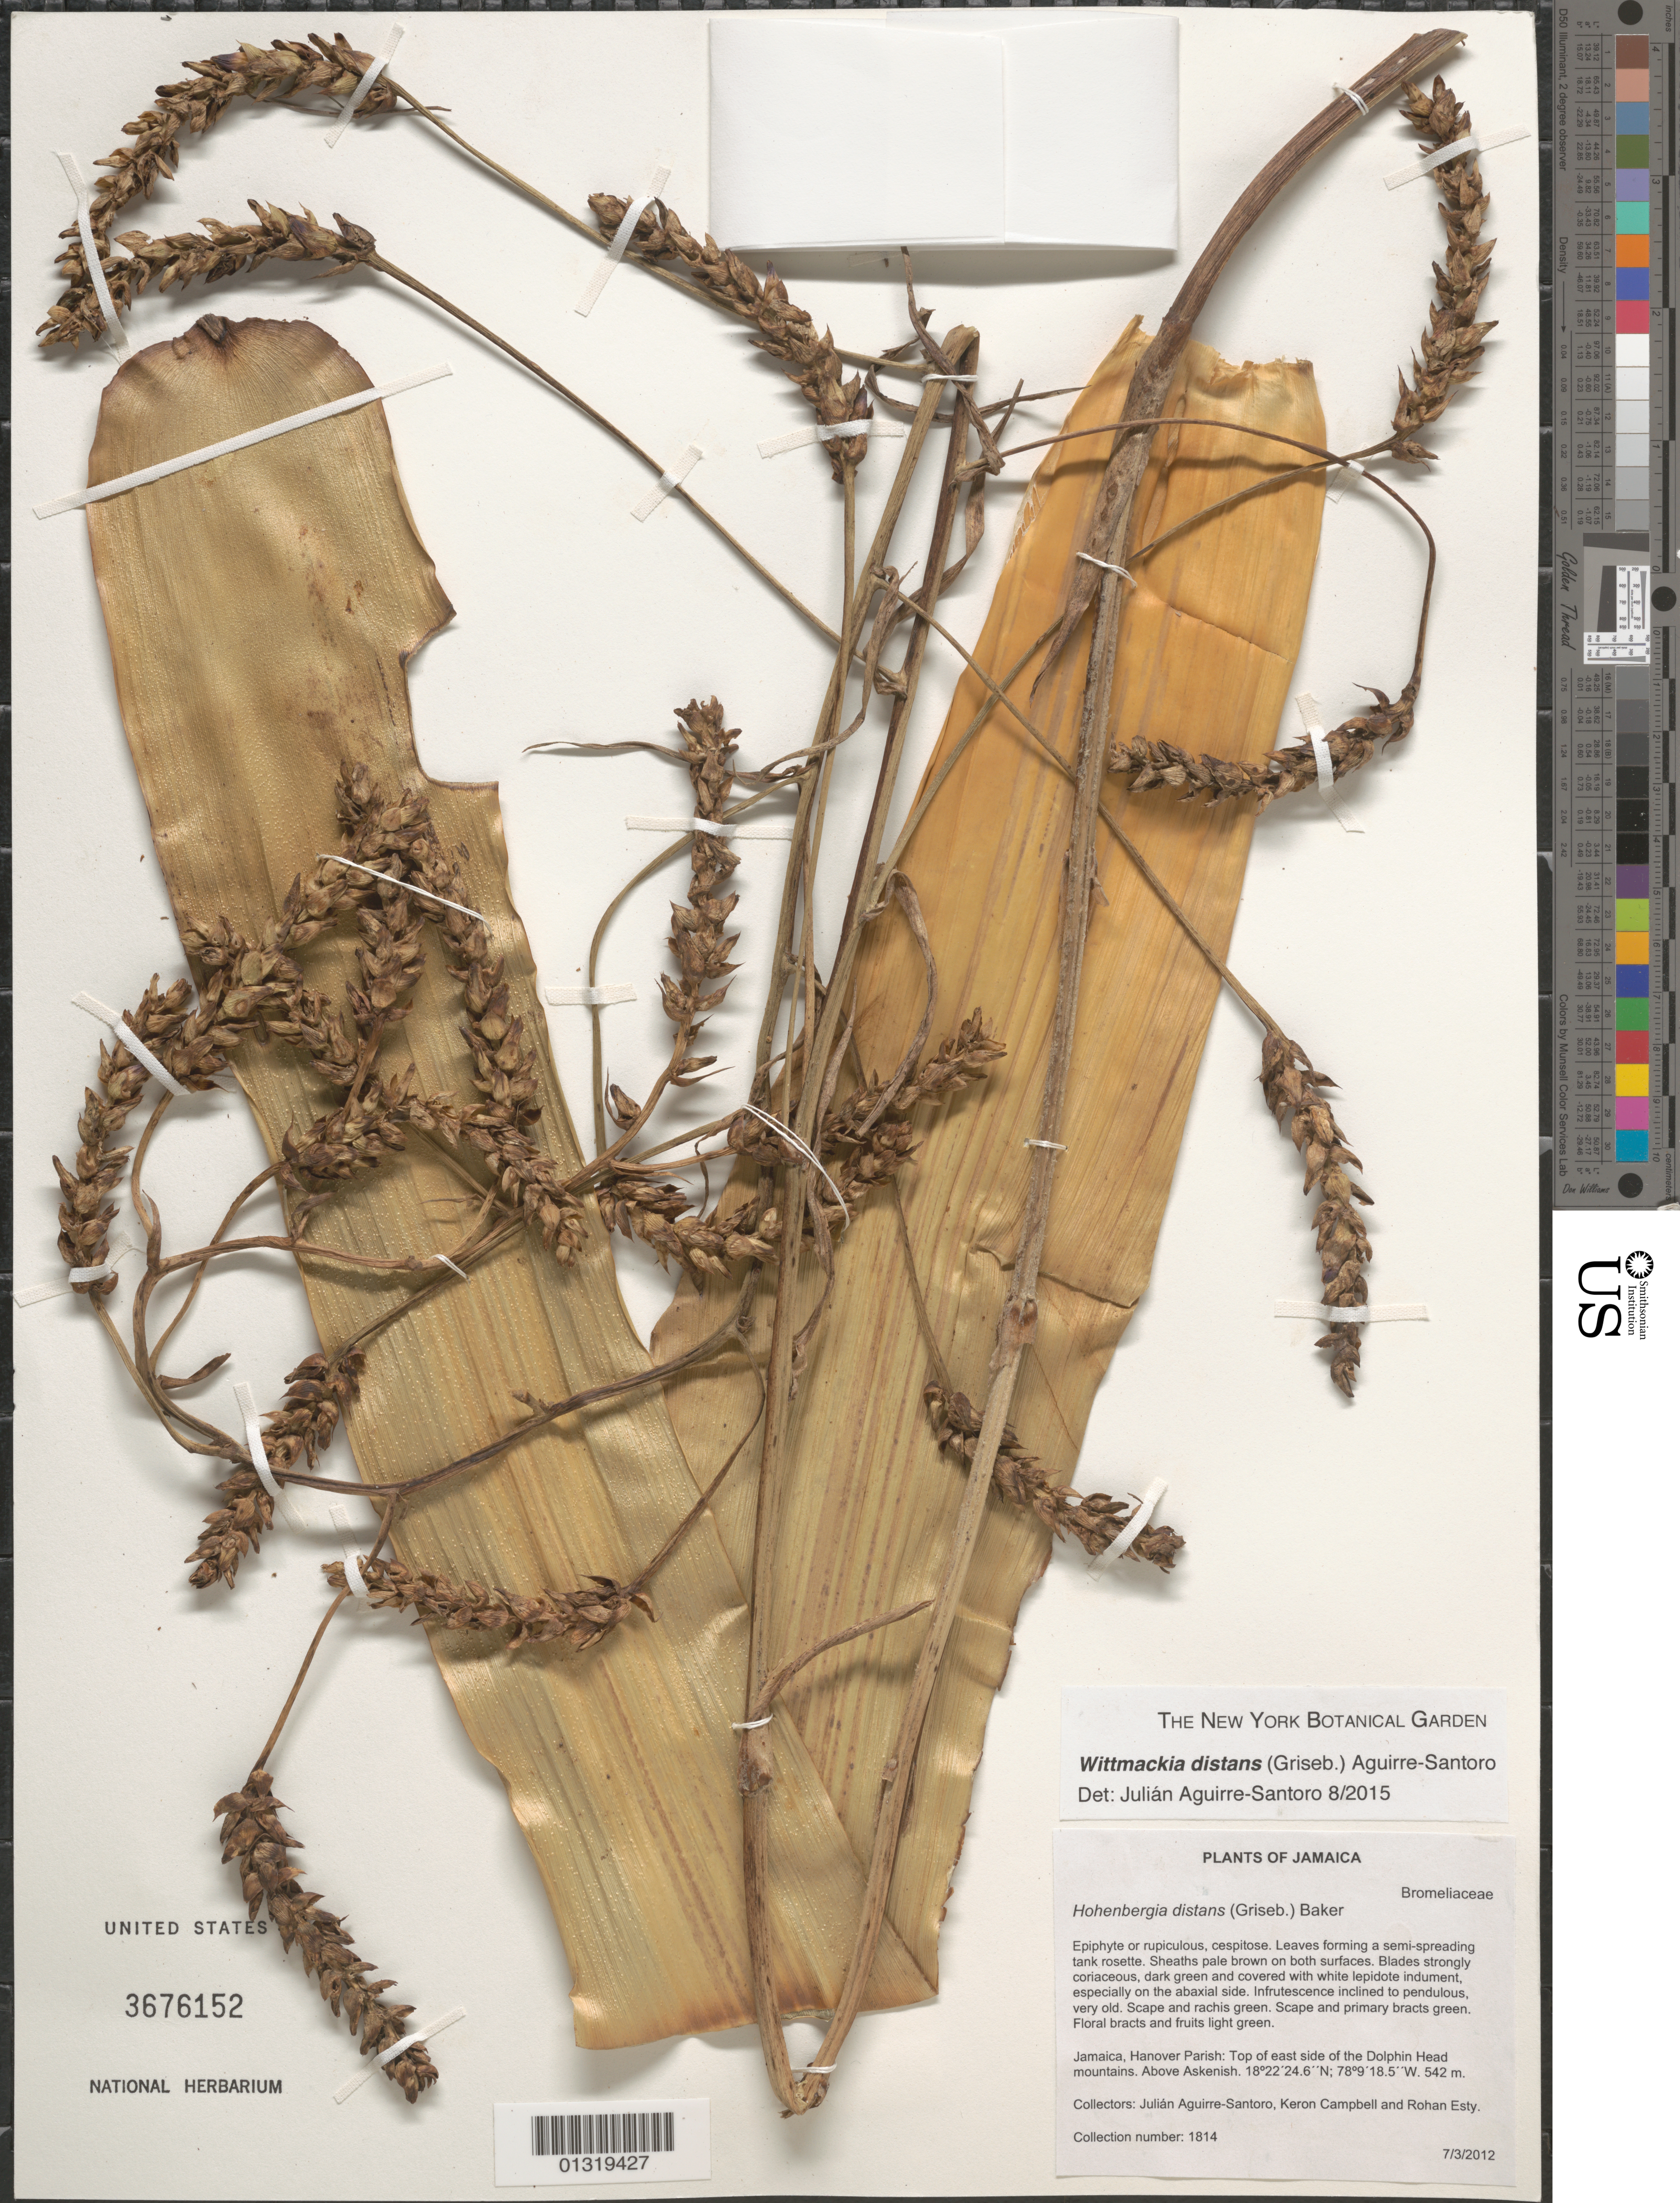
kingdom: Plantae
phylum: Tracheophyta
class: Liliopsida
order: Poales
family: Bromeliaceae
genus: Wittmackia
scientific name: Wittmackia distans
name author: (Griseb.) Aguirre-Santoro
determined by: Aguirre-Santoro, Julian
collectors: J. Aguirre-Santoro, K. Campbell & R. Esty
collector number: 1814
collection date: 2012-07-03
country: Jamaica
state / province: Hanover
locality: Dolphin Head Mountains. Top of east side of mountains. Above Askenish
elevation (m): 542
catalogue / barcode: US 3676152